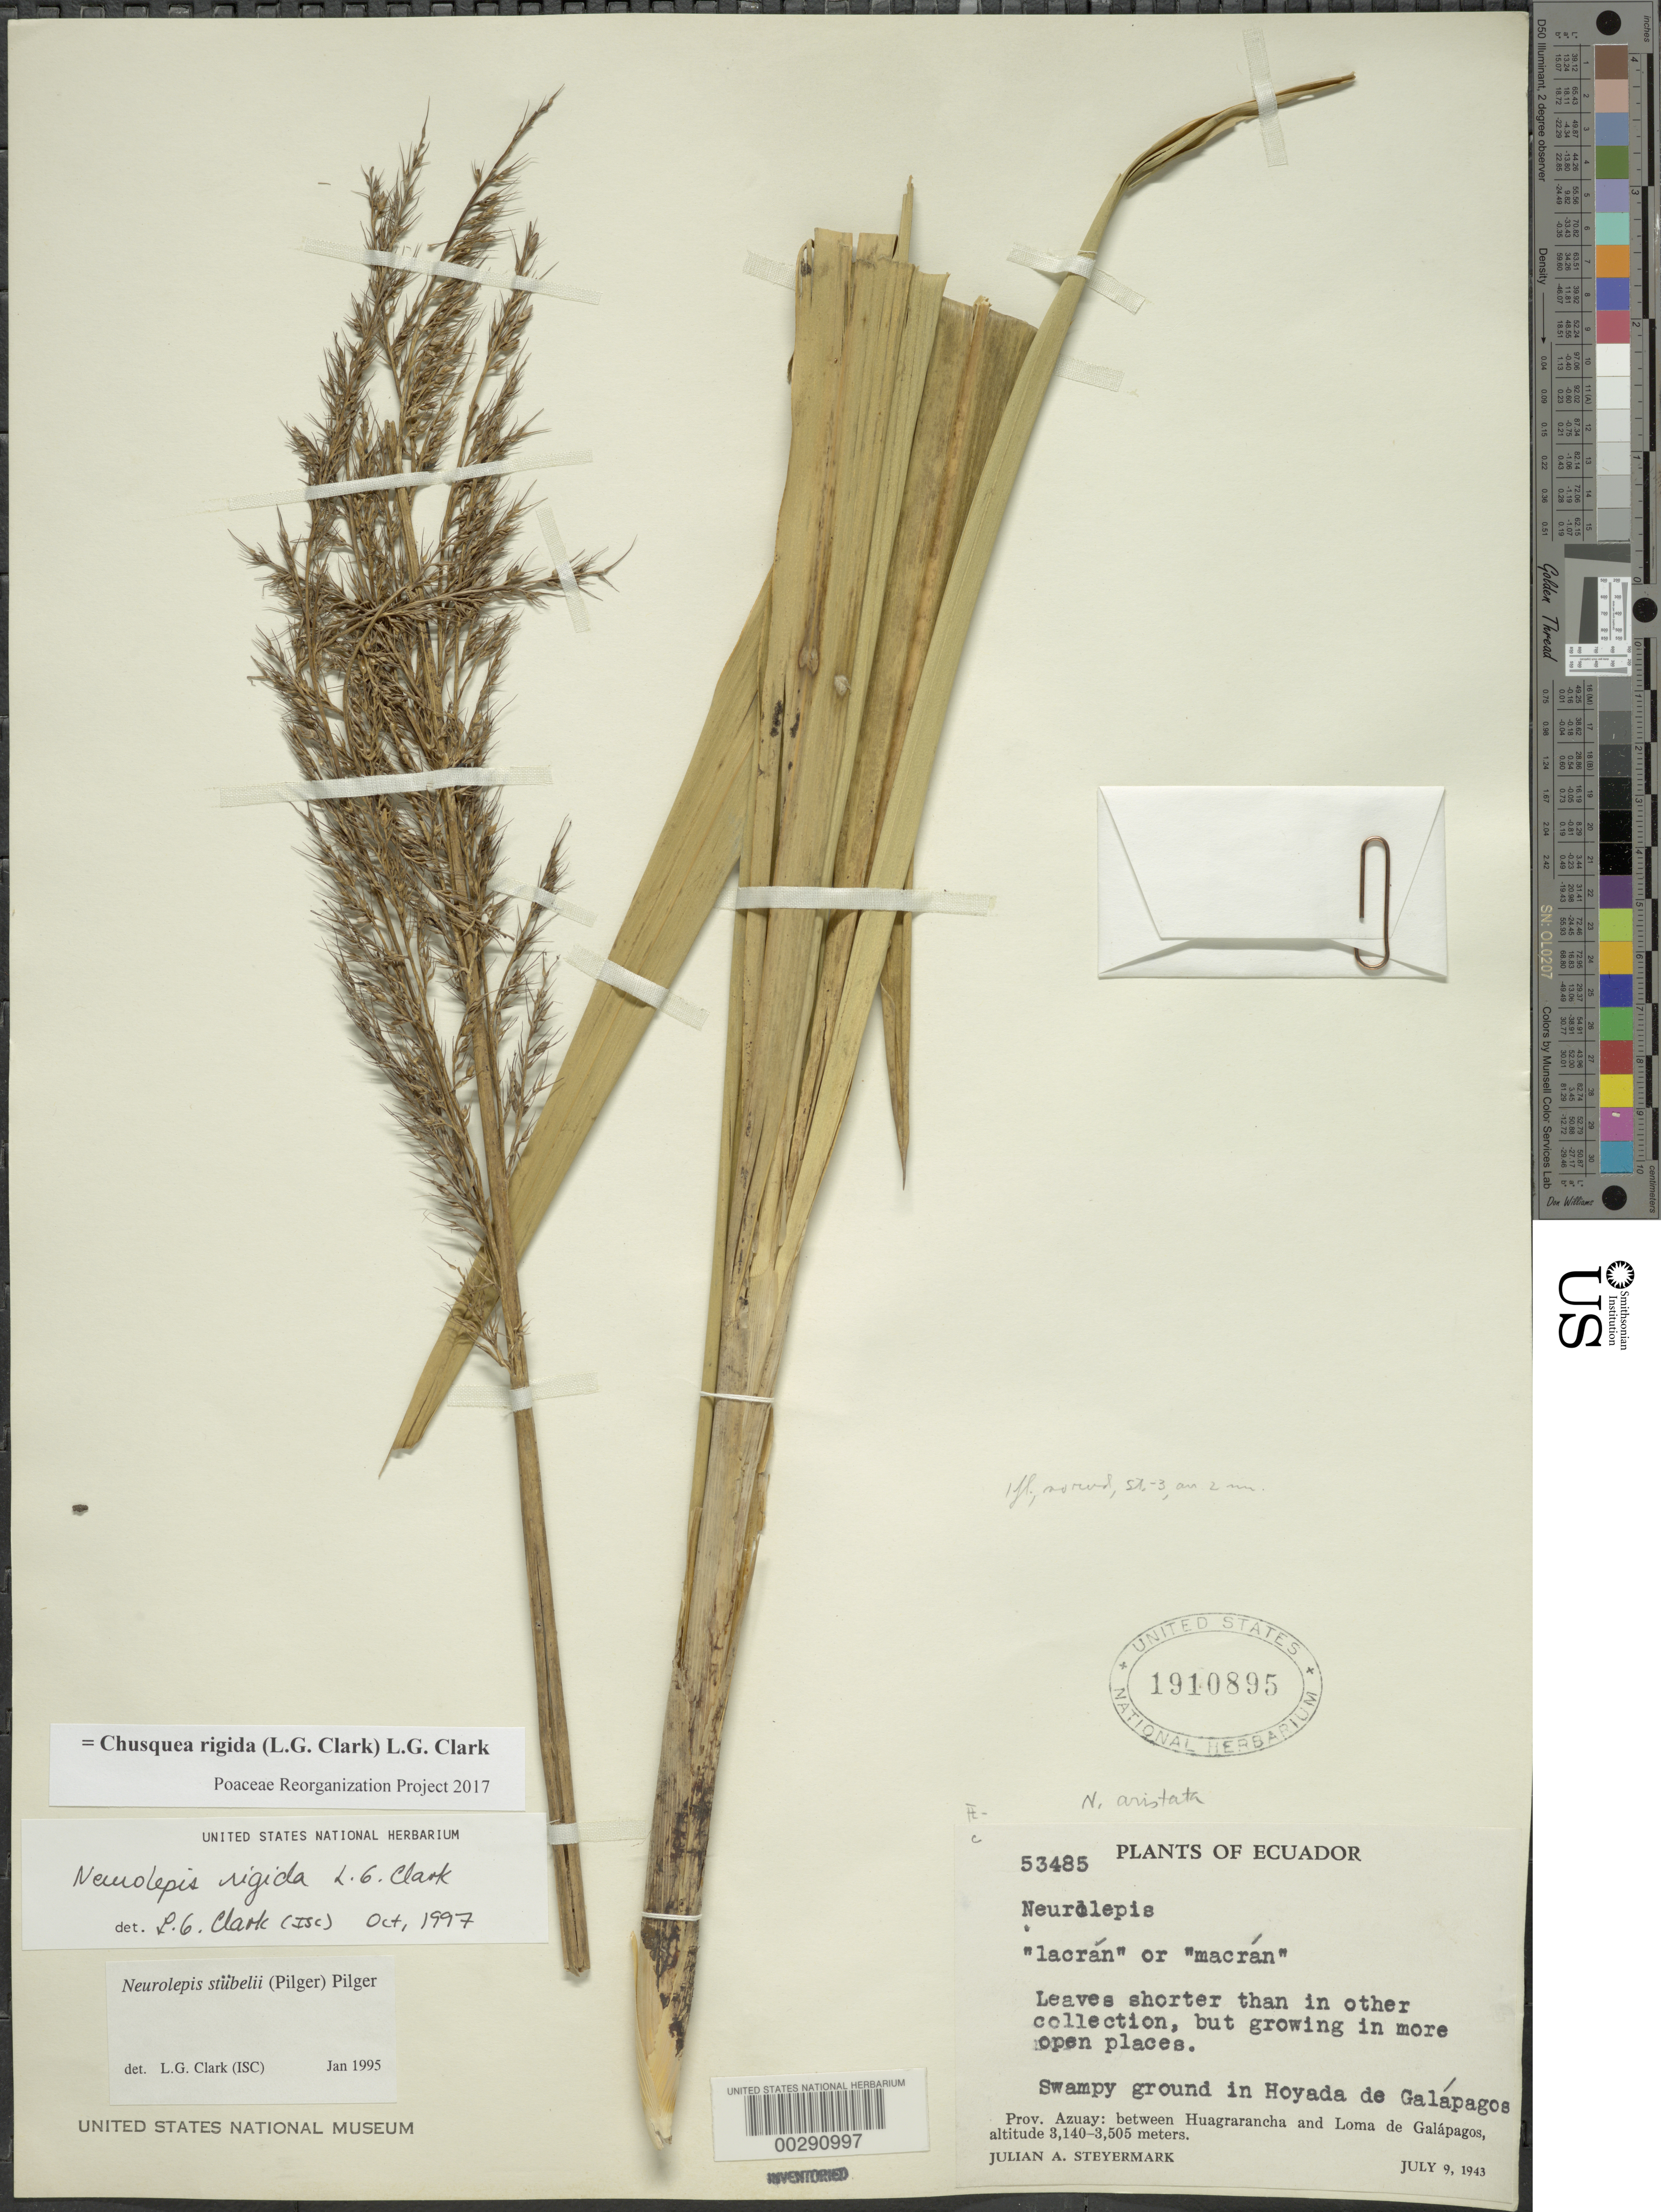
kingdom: Plantae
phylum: Tracheophyta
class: Liliopsida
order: Poales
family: Poaceae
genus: Chusquea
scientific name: Chusquea rigida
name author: (L.G. Clark) L.G. Clark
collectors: J. Steyermark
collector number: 53485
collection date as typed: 09 Jul 1943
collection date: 1943-07-09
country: Ecuador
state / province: Azuay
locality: In Hoyada de Galapagos; between Huagrarancha and Loma de Galapagos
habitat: Swampy ground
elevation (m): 3140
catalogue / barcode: US 1910895